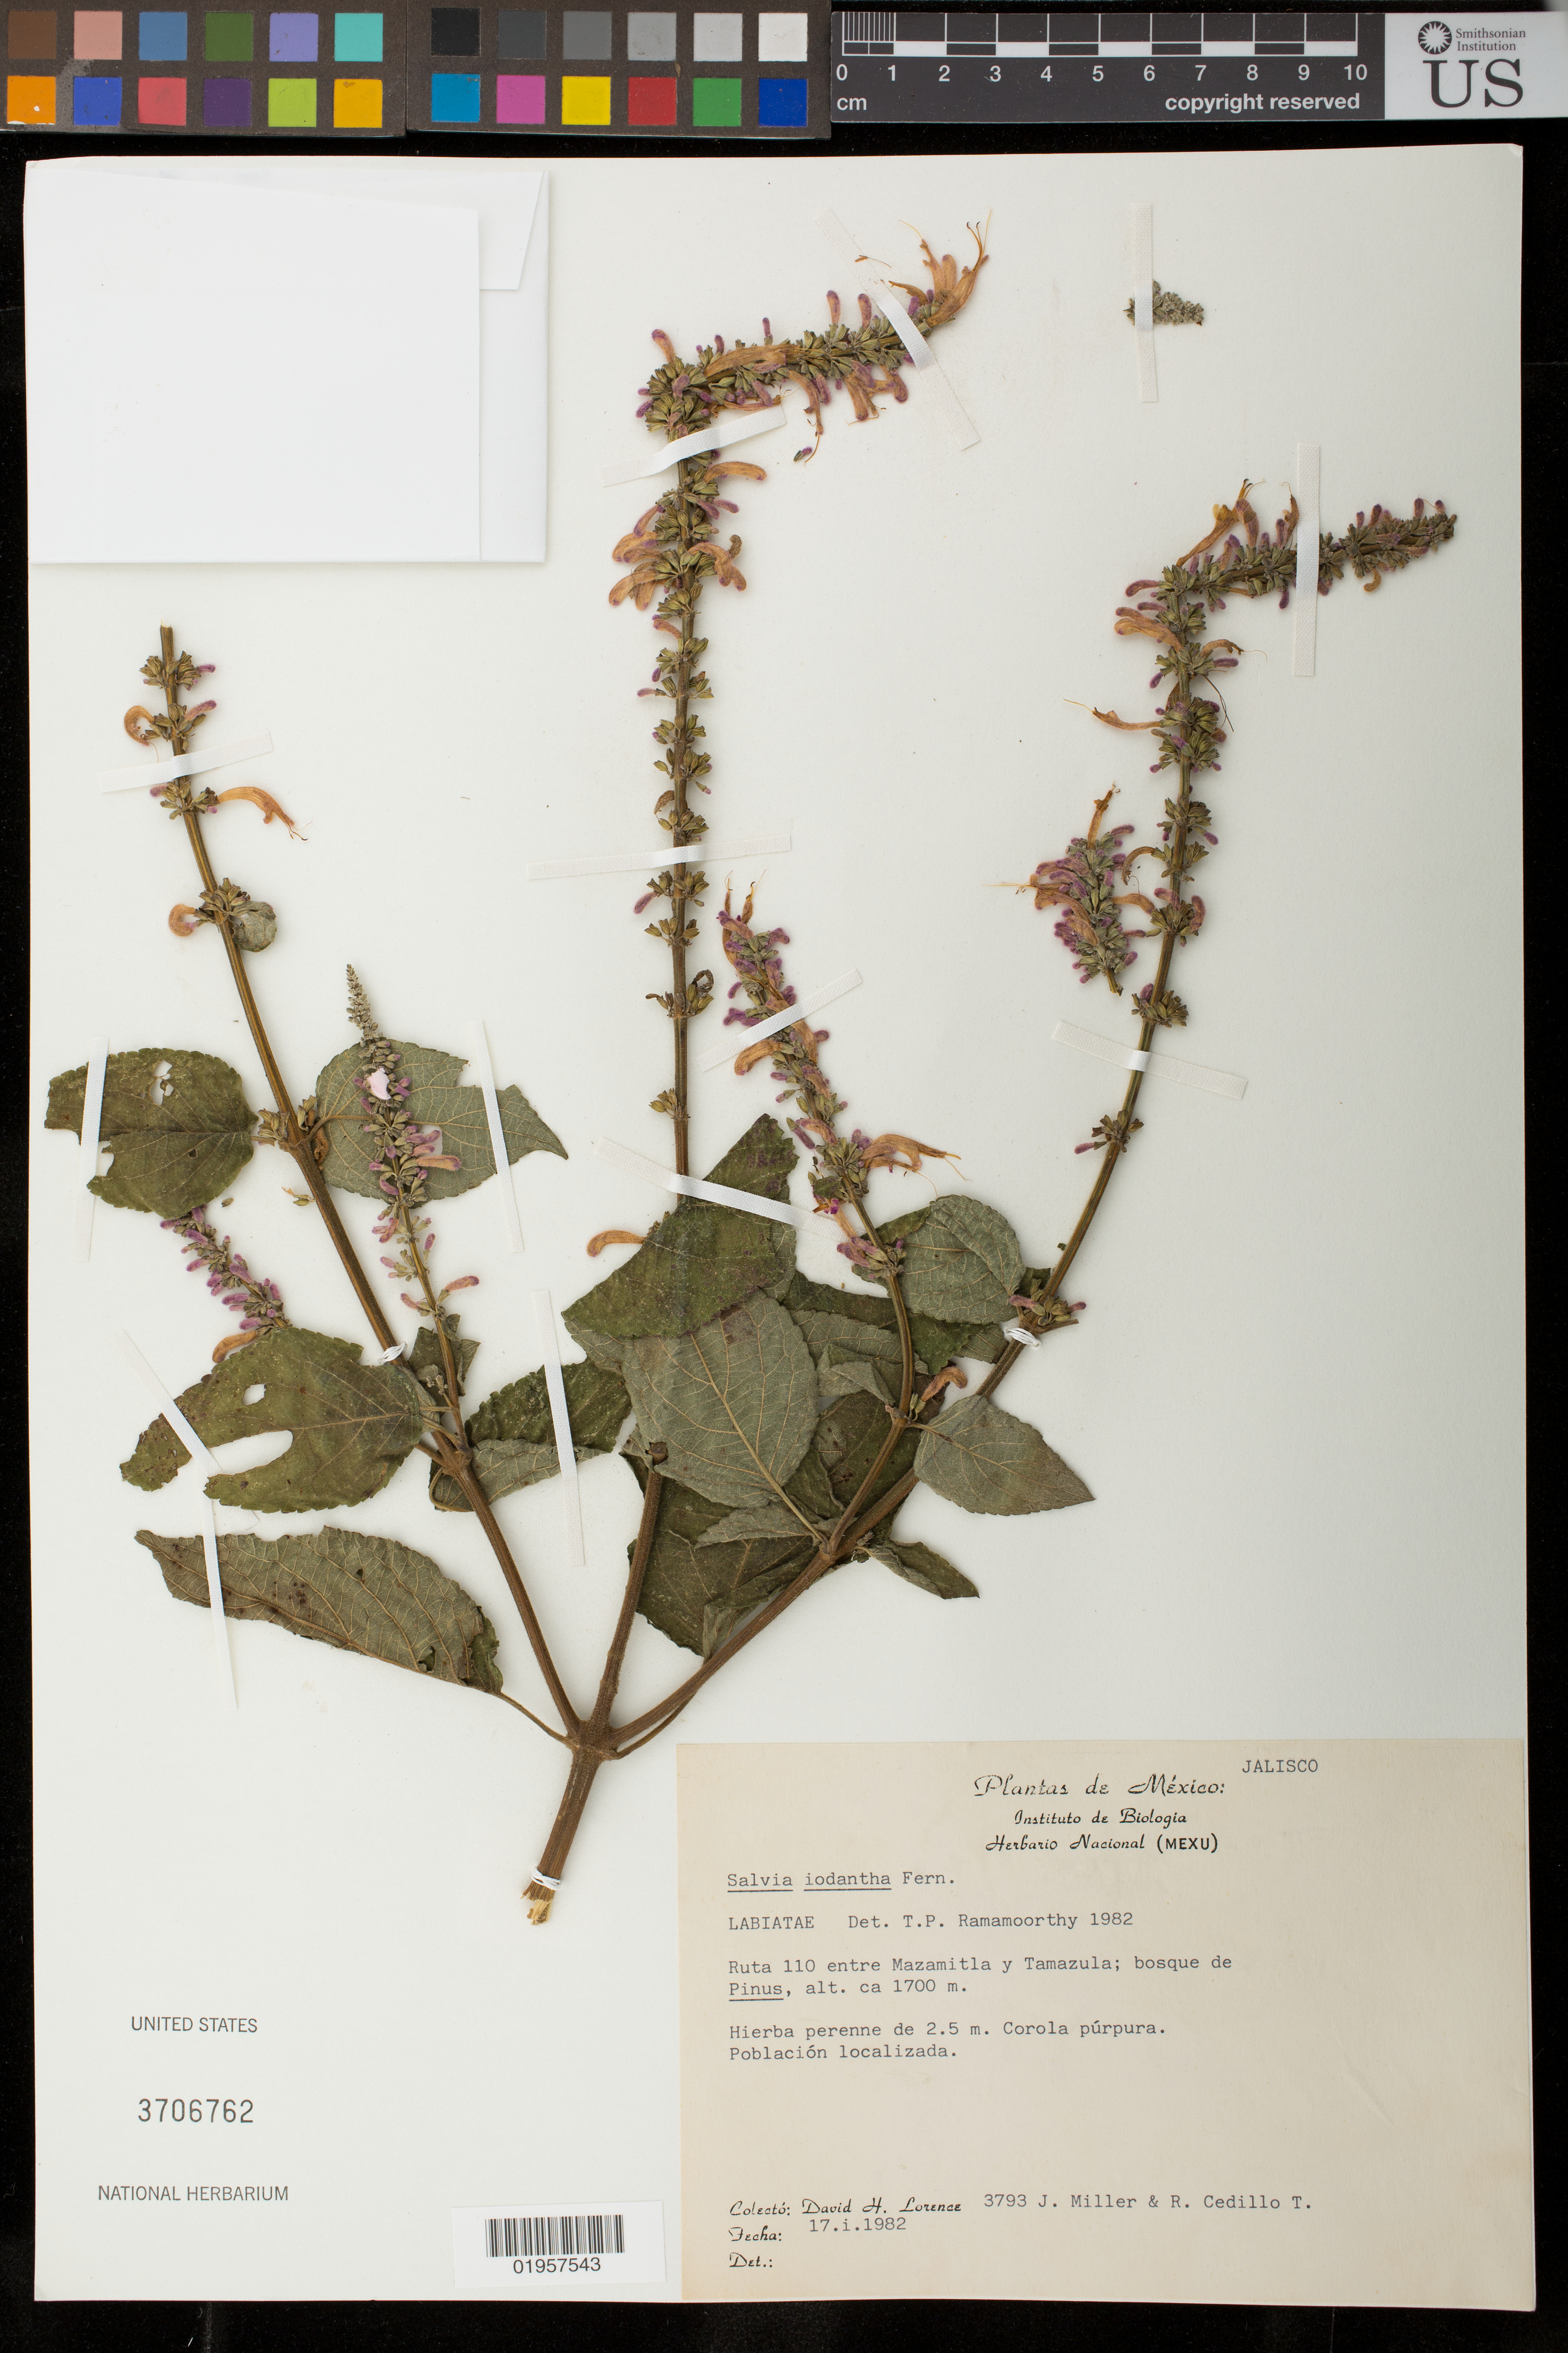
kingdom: Plantae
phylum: Tracheophyta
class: Magnoliopsida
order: Lamiales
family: Lamiaceae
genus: Salvia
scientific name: Salvia iodantha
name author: Fernald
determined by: Ramamoorthy, T. P.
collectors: D. Lorence, J. Miller & R. CedilloT.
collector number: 3793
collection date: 1982-01-17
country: Mexico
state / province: Jalisco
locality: Ruta 110 entre Mazamitla y Tamazula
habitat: Bosque de Pinus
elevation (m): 1700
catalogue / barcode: US 3706762